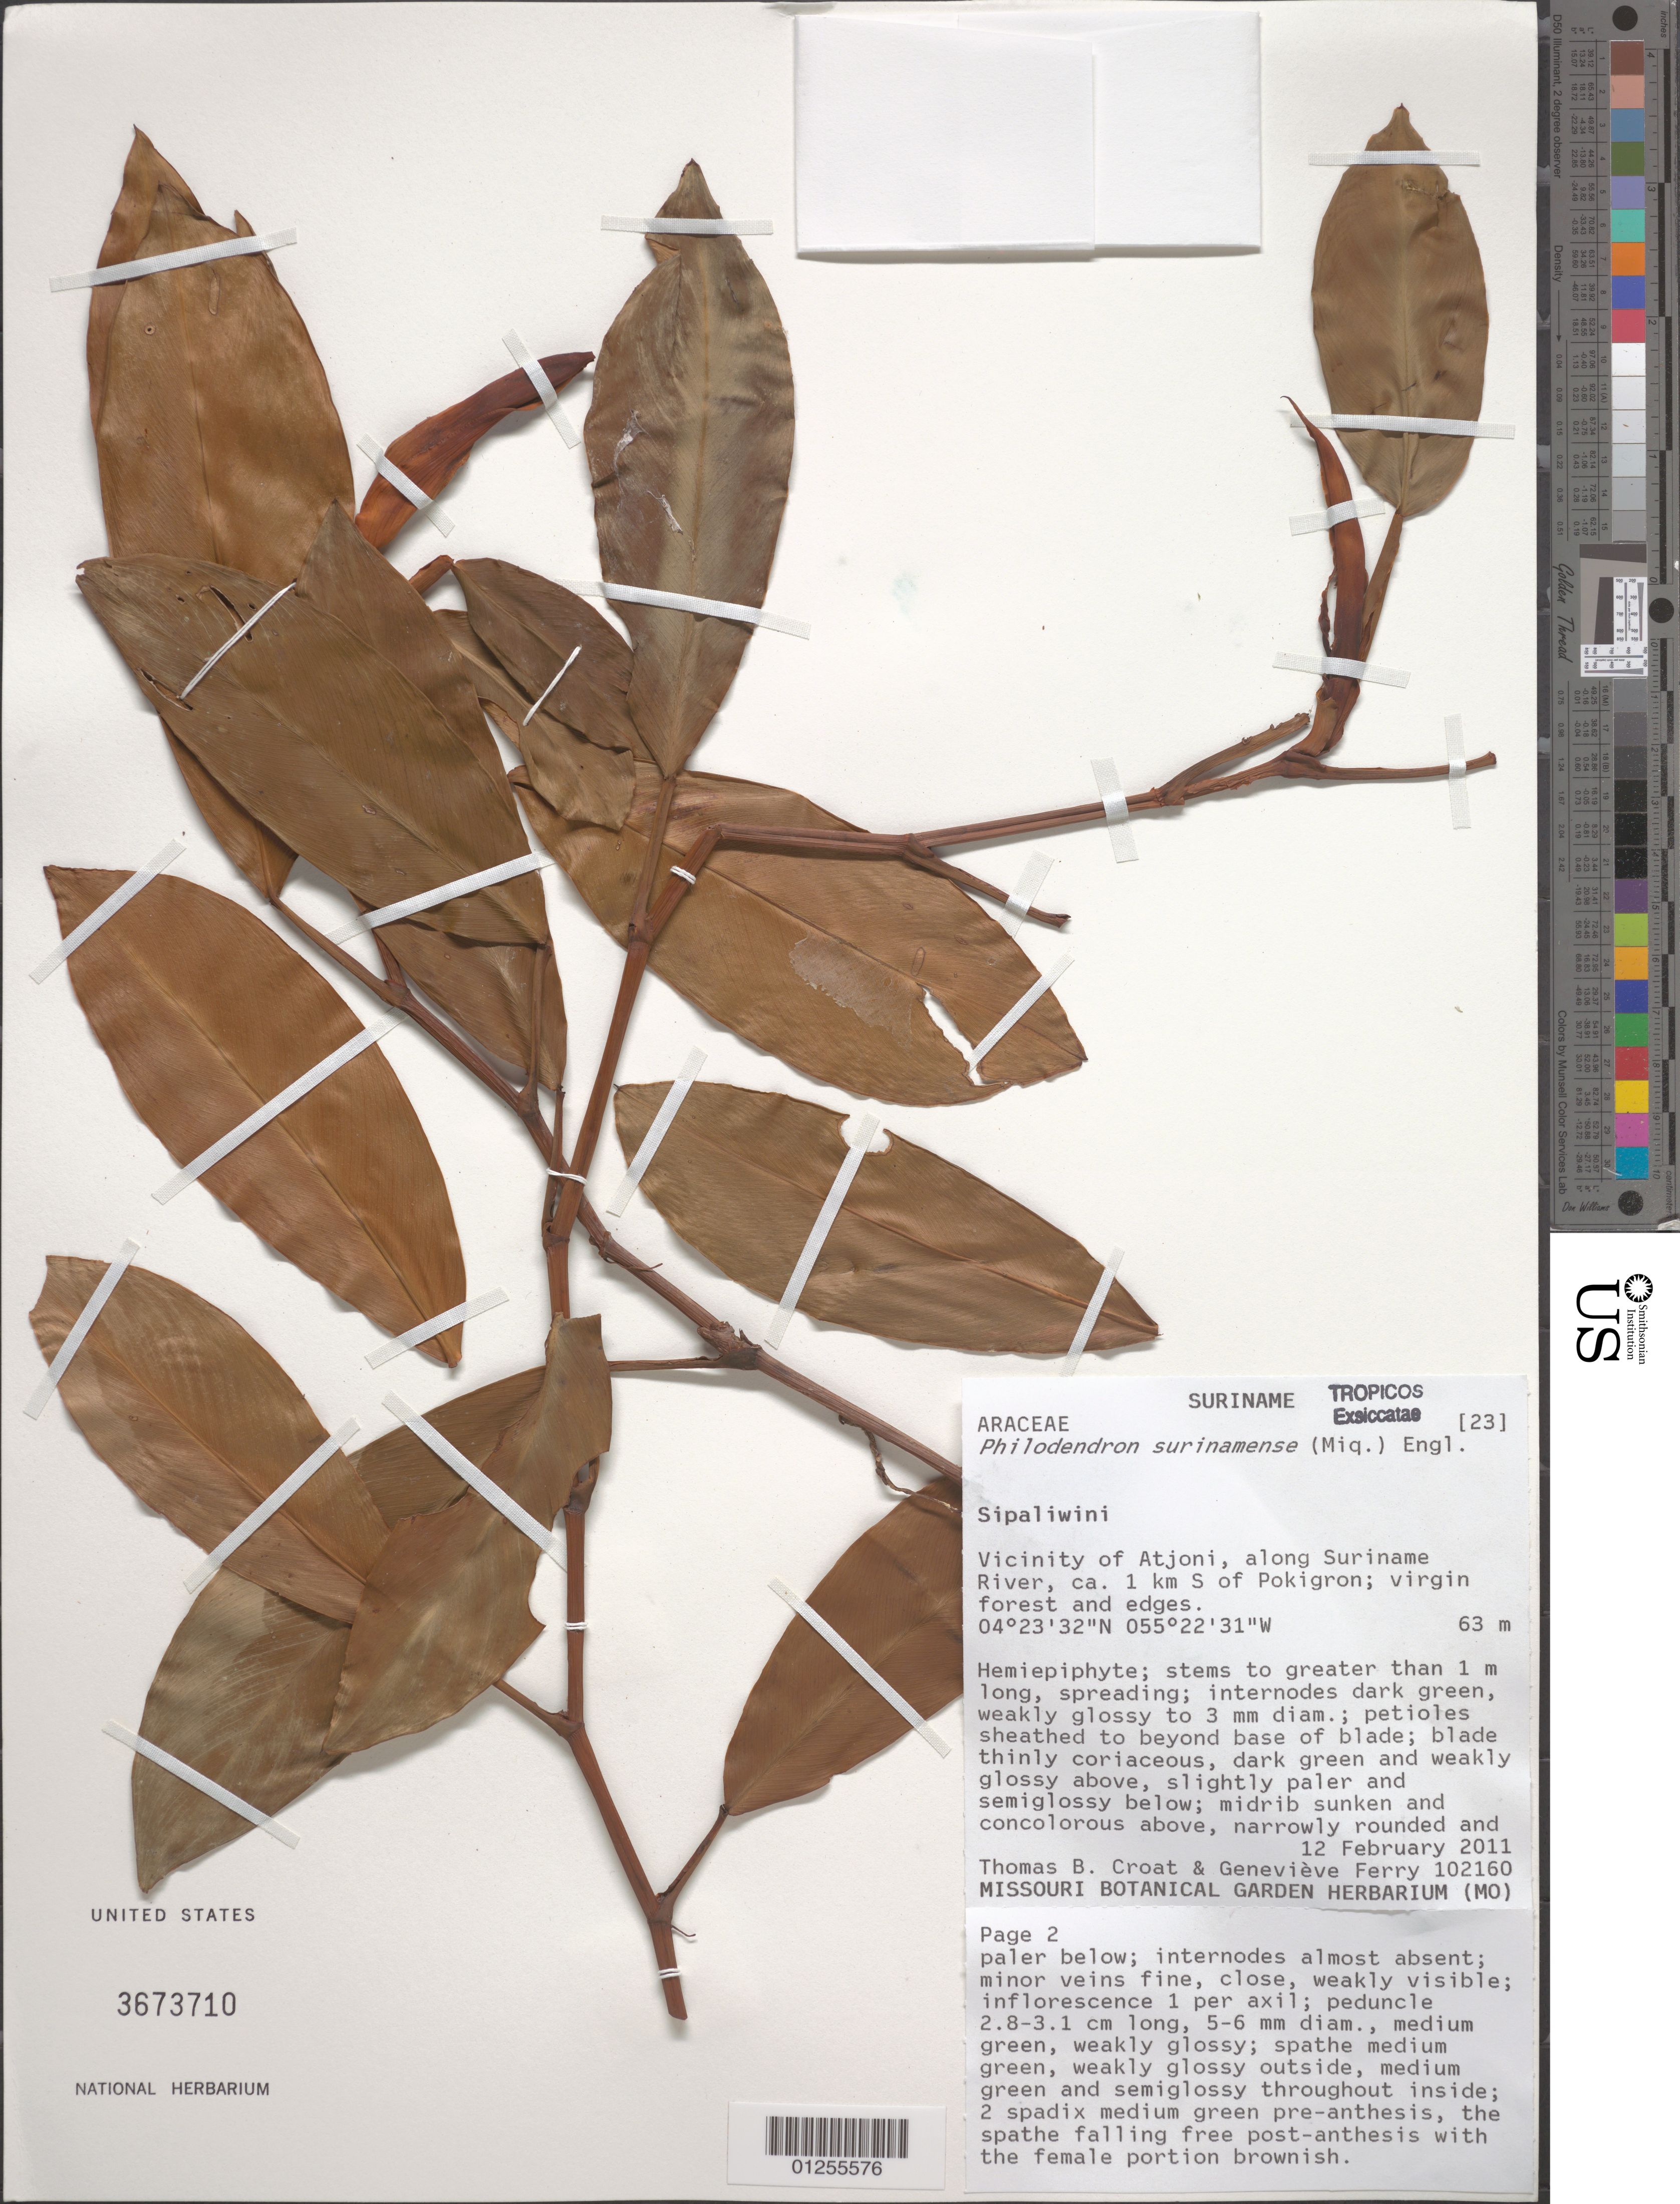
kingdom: Plantae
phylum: Tracheophyta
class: Liliopsida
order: Alismatales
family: Araceae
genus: Philodendron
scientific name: Philodendron surinamense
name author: (Miq.) Engl.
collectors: T. B. Croat & G. Ferry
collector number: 102160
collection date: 2011-02-12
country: Suriname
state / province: Sipaliwini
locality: Vicinity of Atjoni, along Suriname River, ca 1km S of Pokigron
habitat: Virgin forest and edges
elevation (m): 63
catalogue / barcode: US 3673710